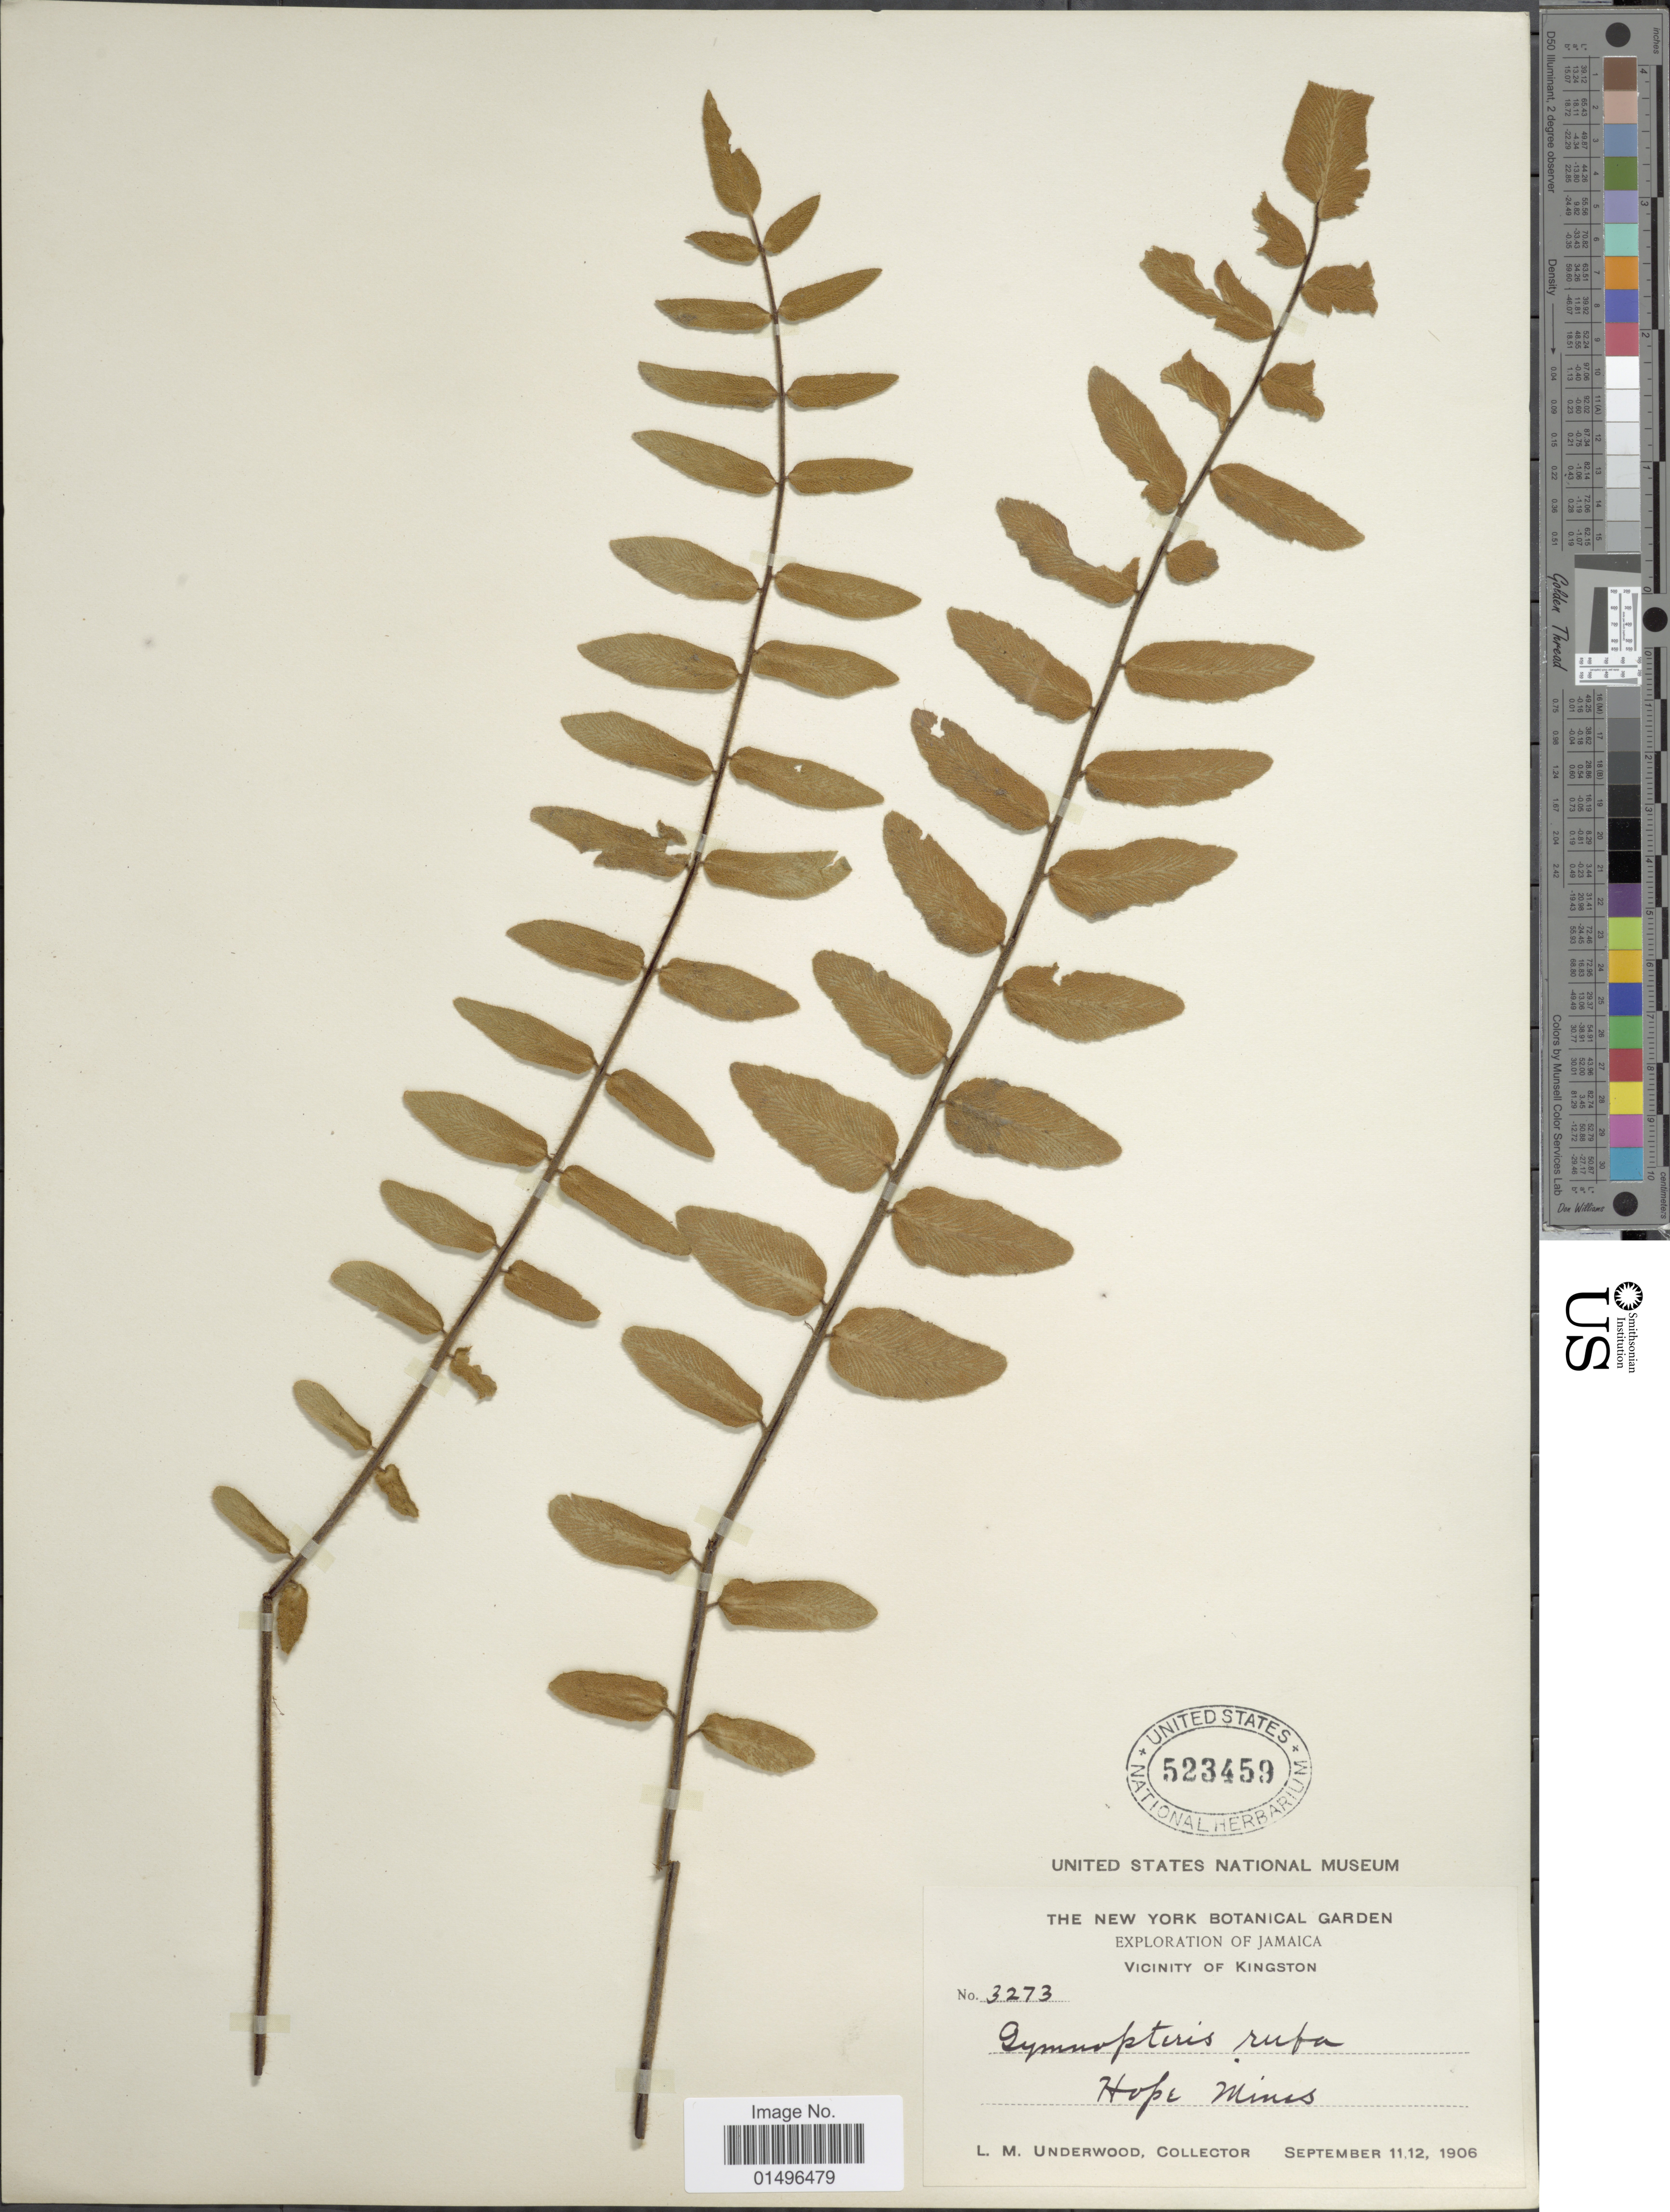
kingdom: Plantae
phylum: Tracheophyta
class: Polypodiopsida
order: Polypodiales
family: Pteridaceae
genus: Hemionitis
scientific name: Hemionitis rufa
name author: (L.) Sw.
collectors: L. M. Underwood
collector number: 3273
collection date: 1906-09-11/1906-09-12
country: Jamaica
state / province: Kingston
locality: Jamaica, Hope Mines.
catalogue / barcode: US 523459